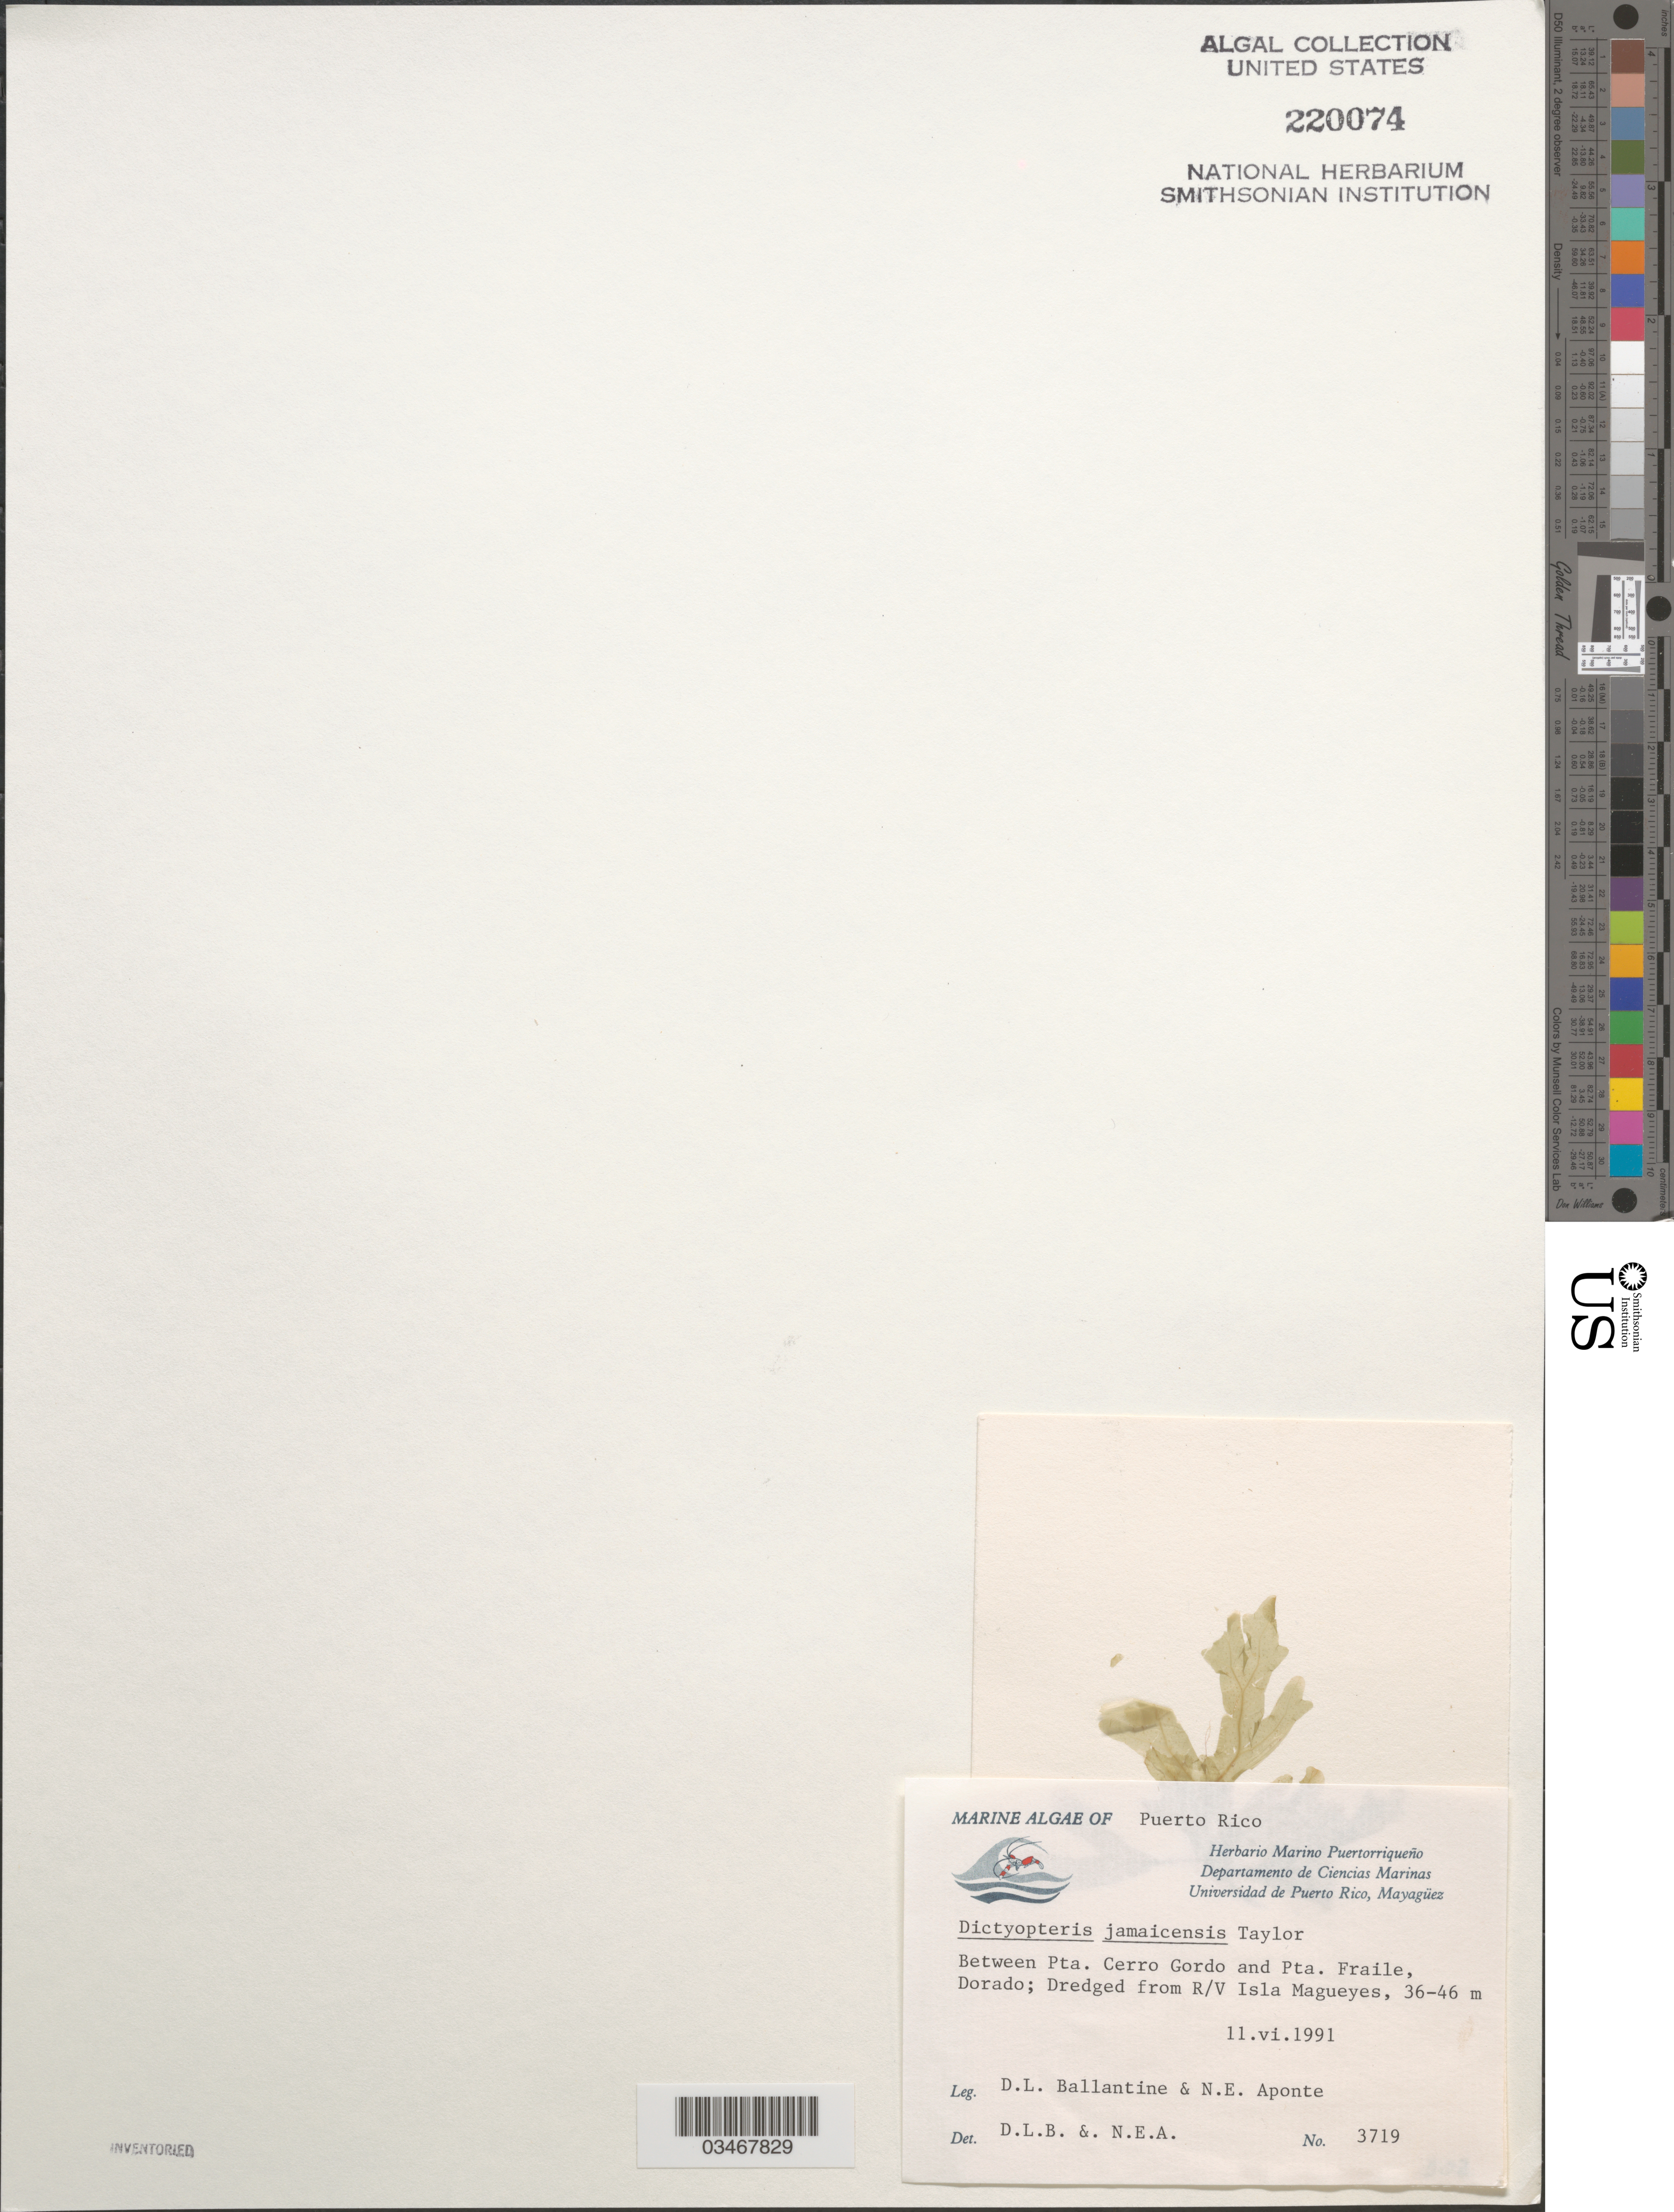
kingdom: Chromista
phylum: Ochrophyta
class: Phaeophyceae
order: Dictyotales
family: Dictyotaceae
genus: Dictyopteris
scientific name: Dictyopteris jamaicensis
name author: W.R. Taylor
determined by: Ballantine, D. L.; Aponte, N. E.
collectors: D.L. Ballantine & N. E. Aponte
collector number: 3719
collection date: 1991-06-11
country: Puerto Rico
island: Isla Magueyes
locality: Between Pta. Cerro Gordo and Pta. Fraile, Dorado; Dredged from R/V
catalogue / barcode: US 220074